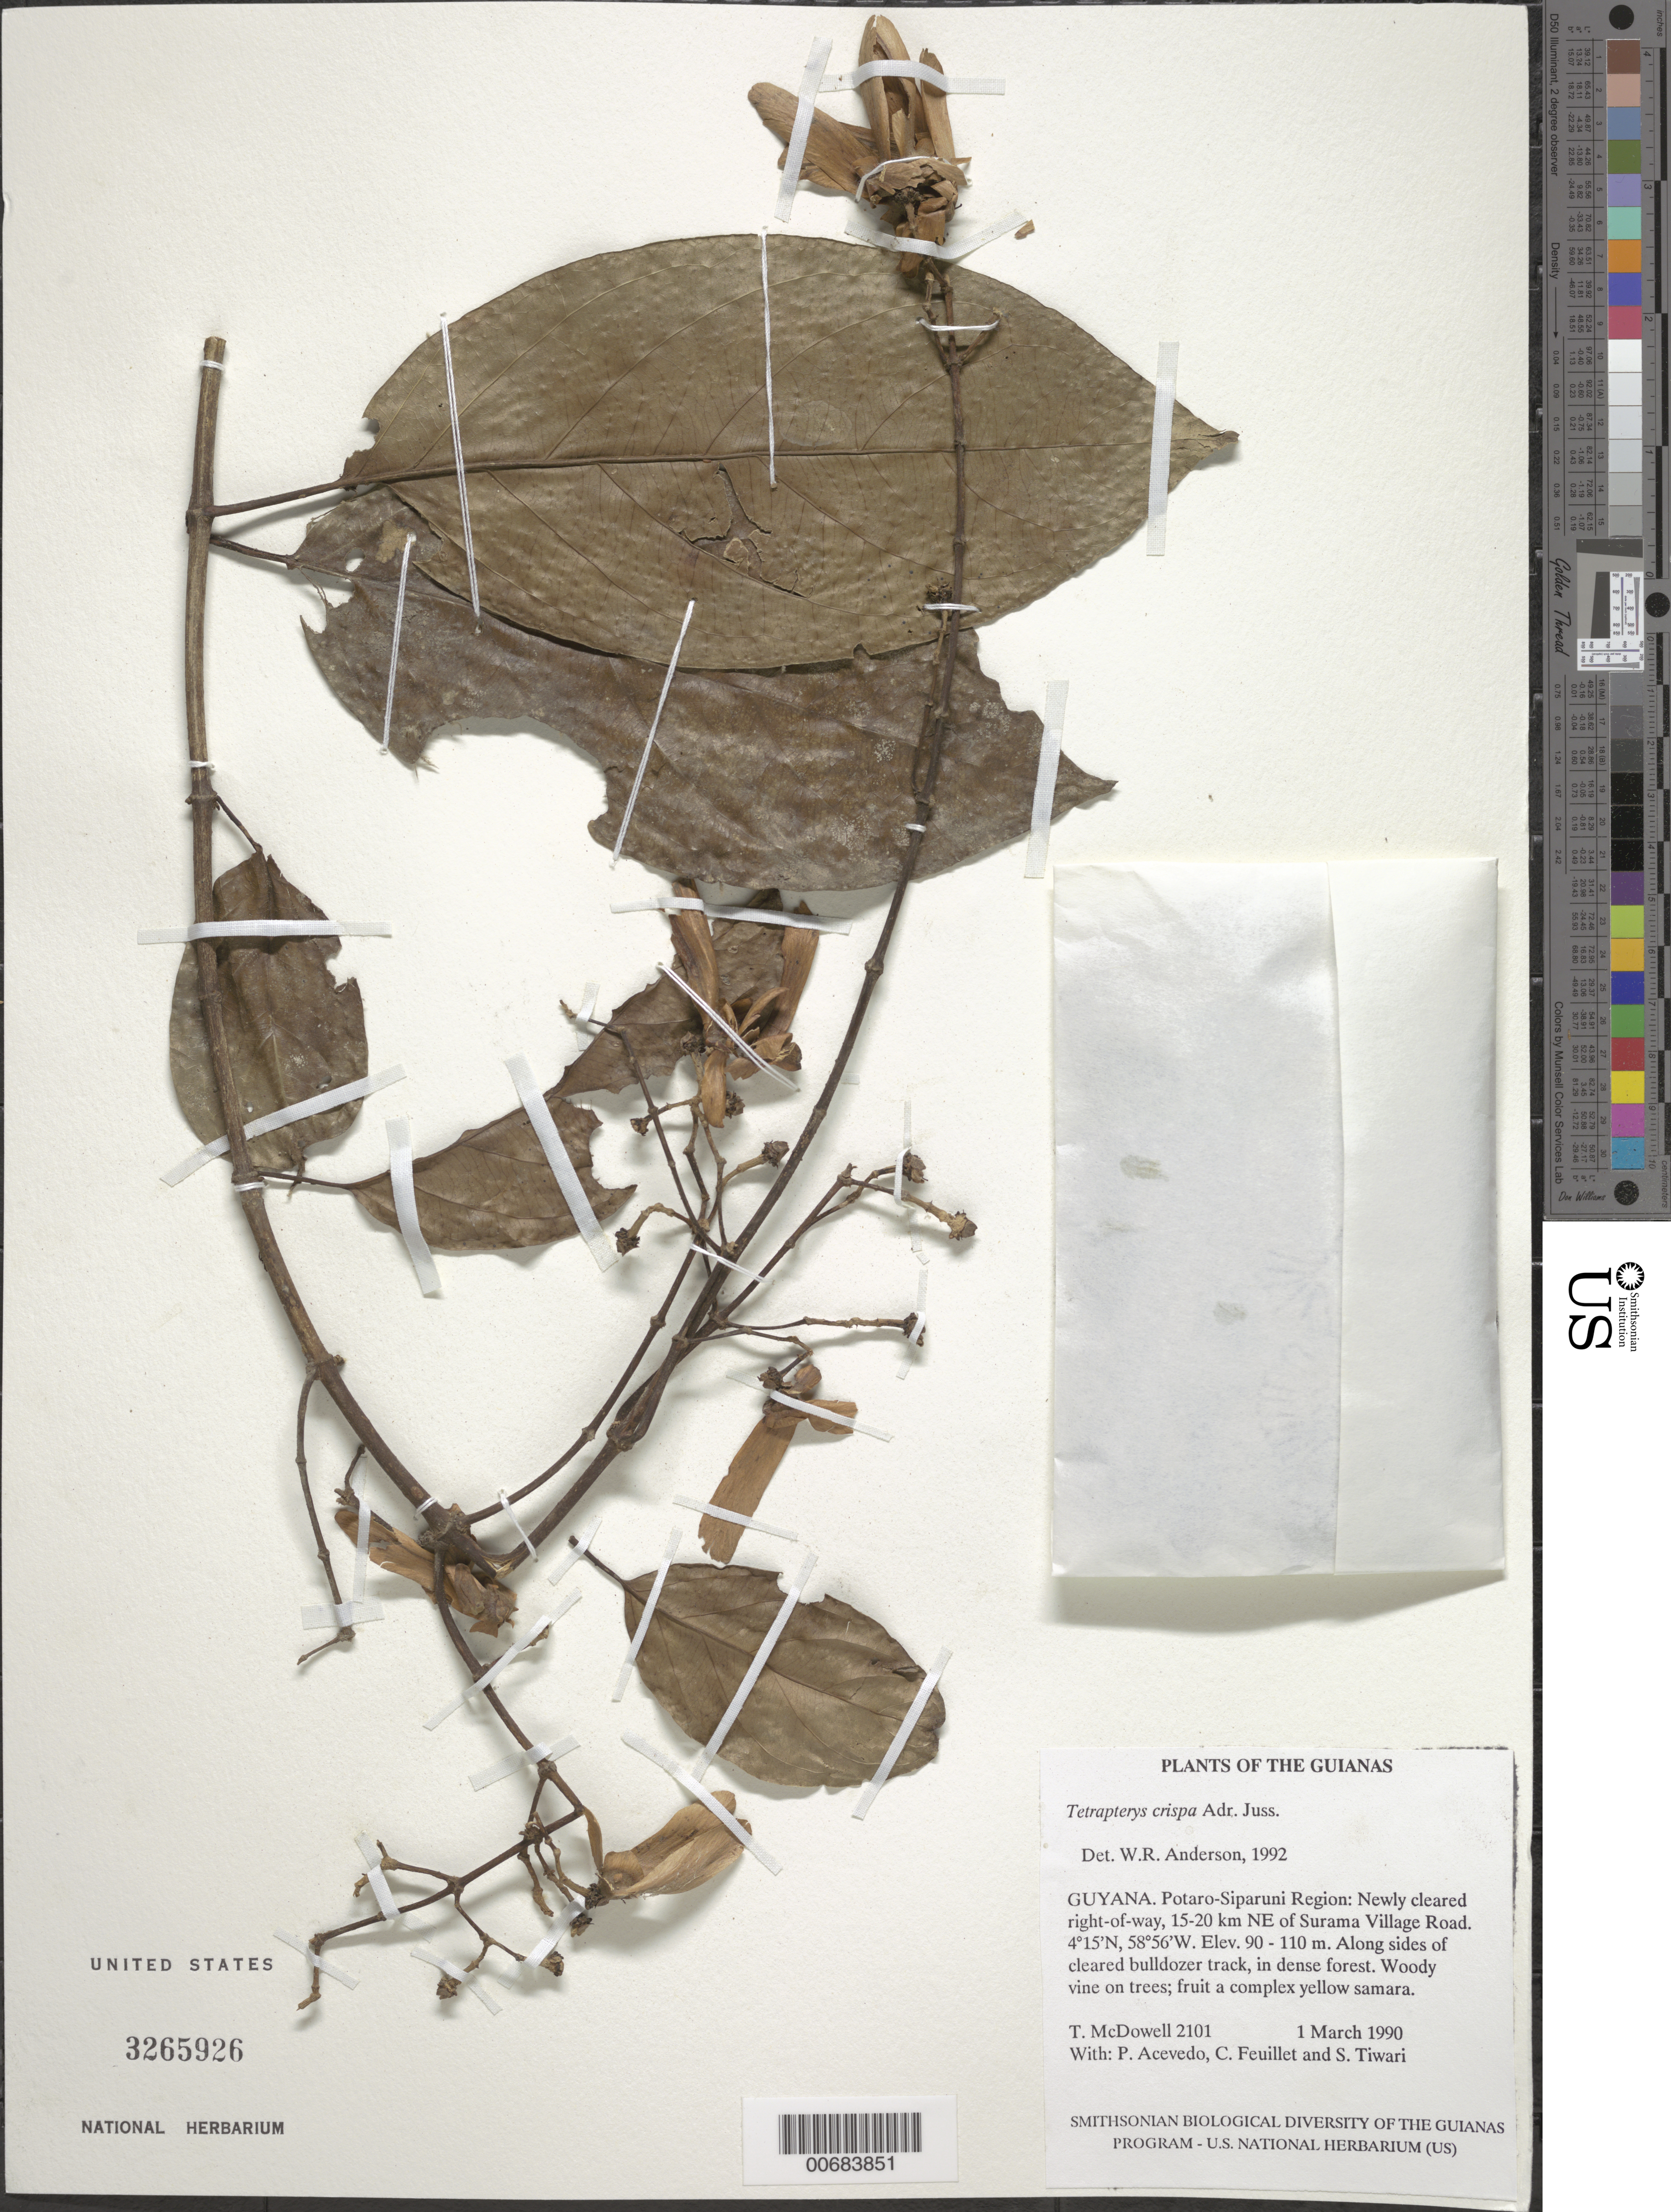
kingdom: Plantae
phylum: Tracheophyta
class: Magnoliopsida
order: Malpighiales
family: Malpighiaceae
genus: Tetrapterys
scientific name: Tetrapterys crispa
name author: A. Juss.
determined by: Anderson, W. R., (MICH), University of Michigan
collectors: T. McDowell, P. Acevedo-Rodr., C. Feuillet & S. Tiwari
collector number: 2101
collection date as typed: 1 March 1990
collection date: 1990-03-01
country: Guyana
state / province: Potaro-Siparuni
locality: ±15-20 km NE of Surama Village Rd. Iwokrama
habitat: Newly-cleared right-of-way, along sides of cleared bulldozer track, in dense forest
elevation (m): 90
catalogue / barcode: US 3265926